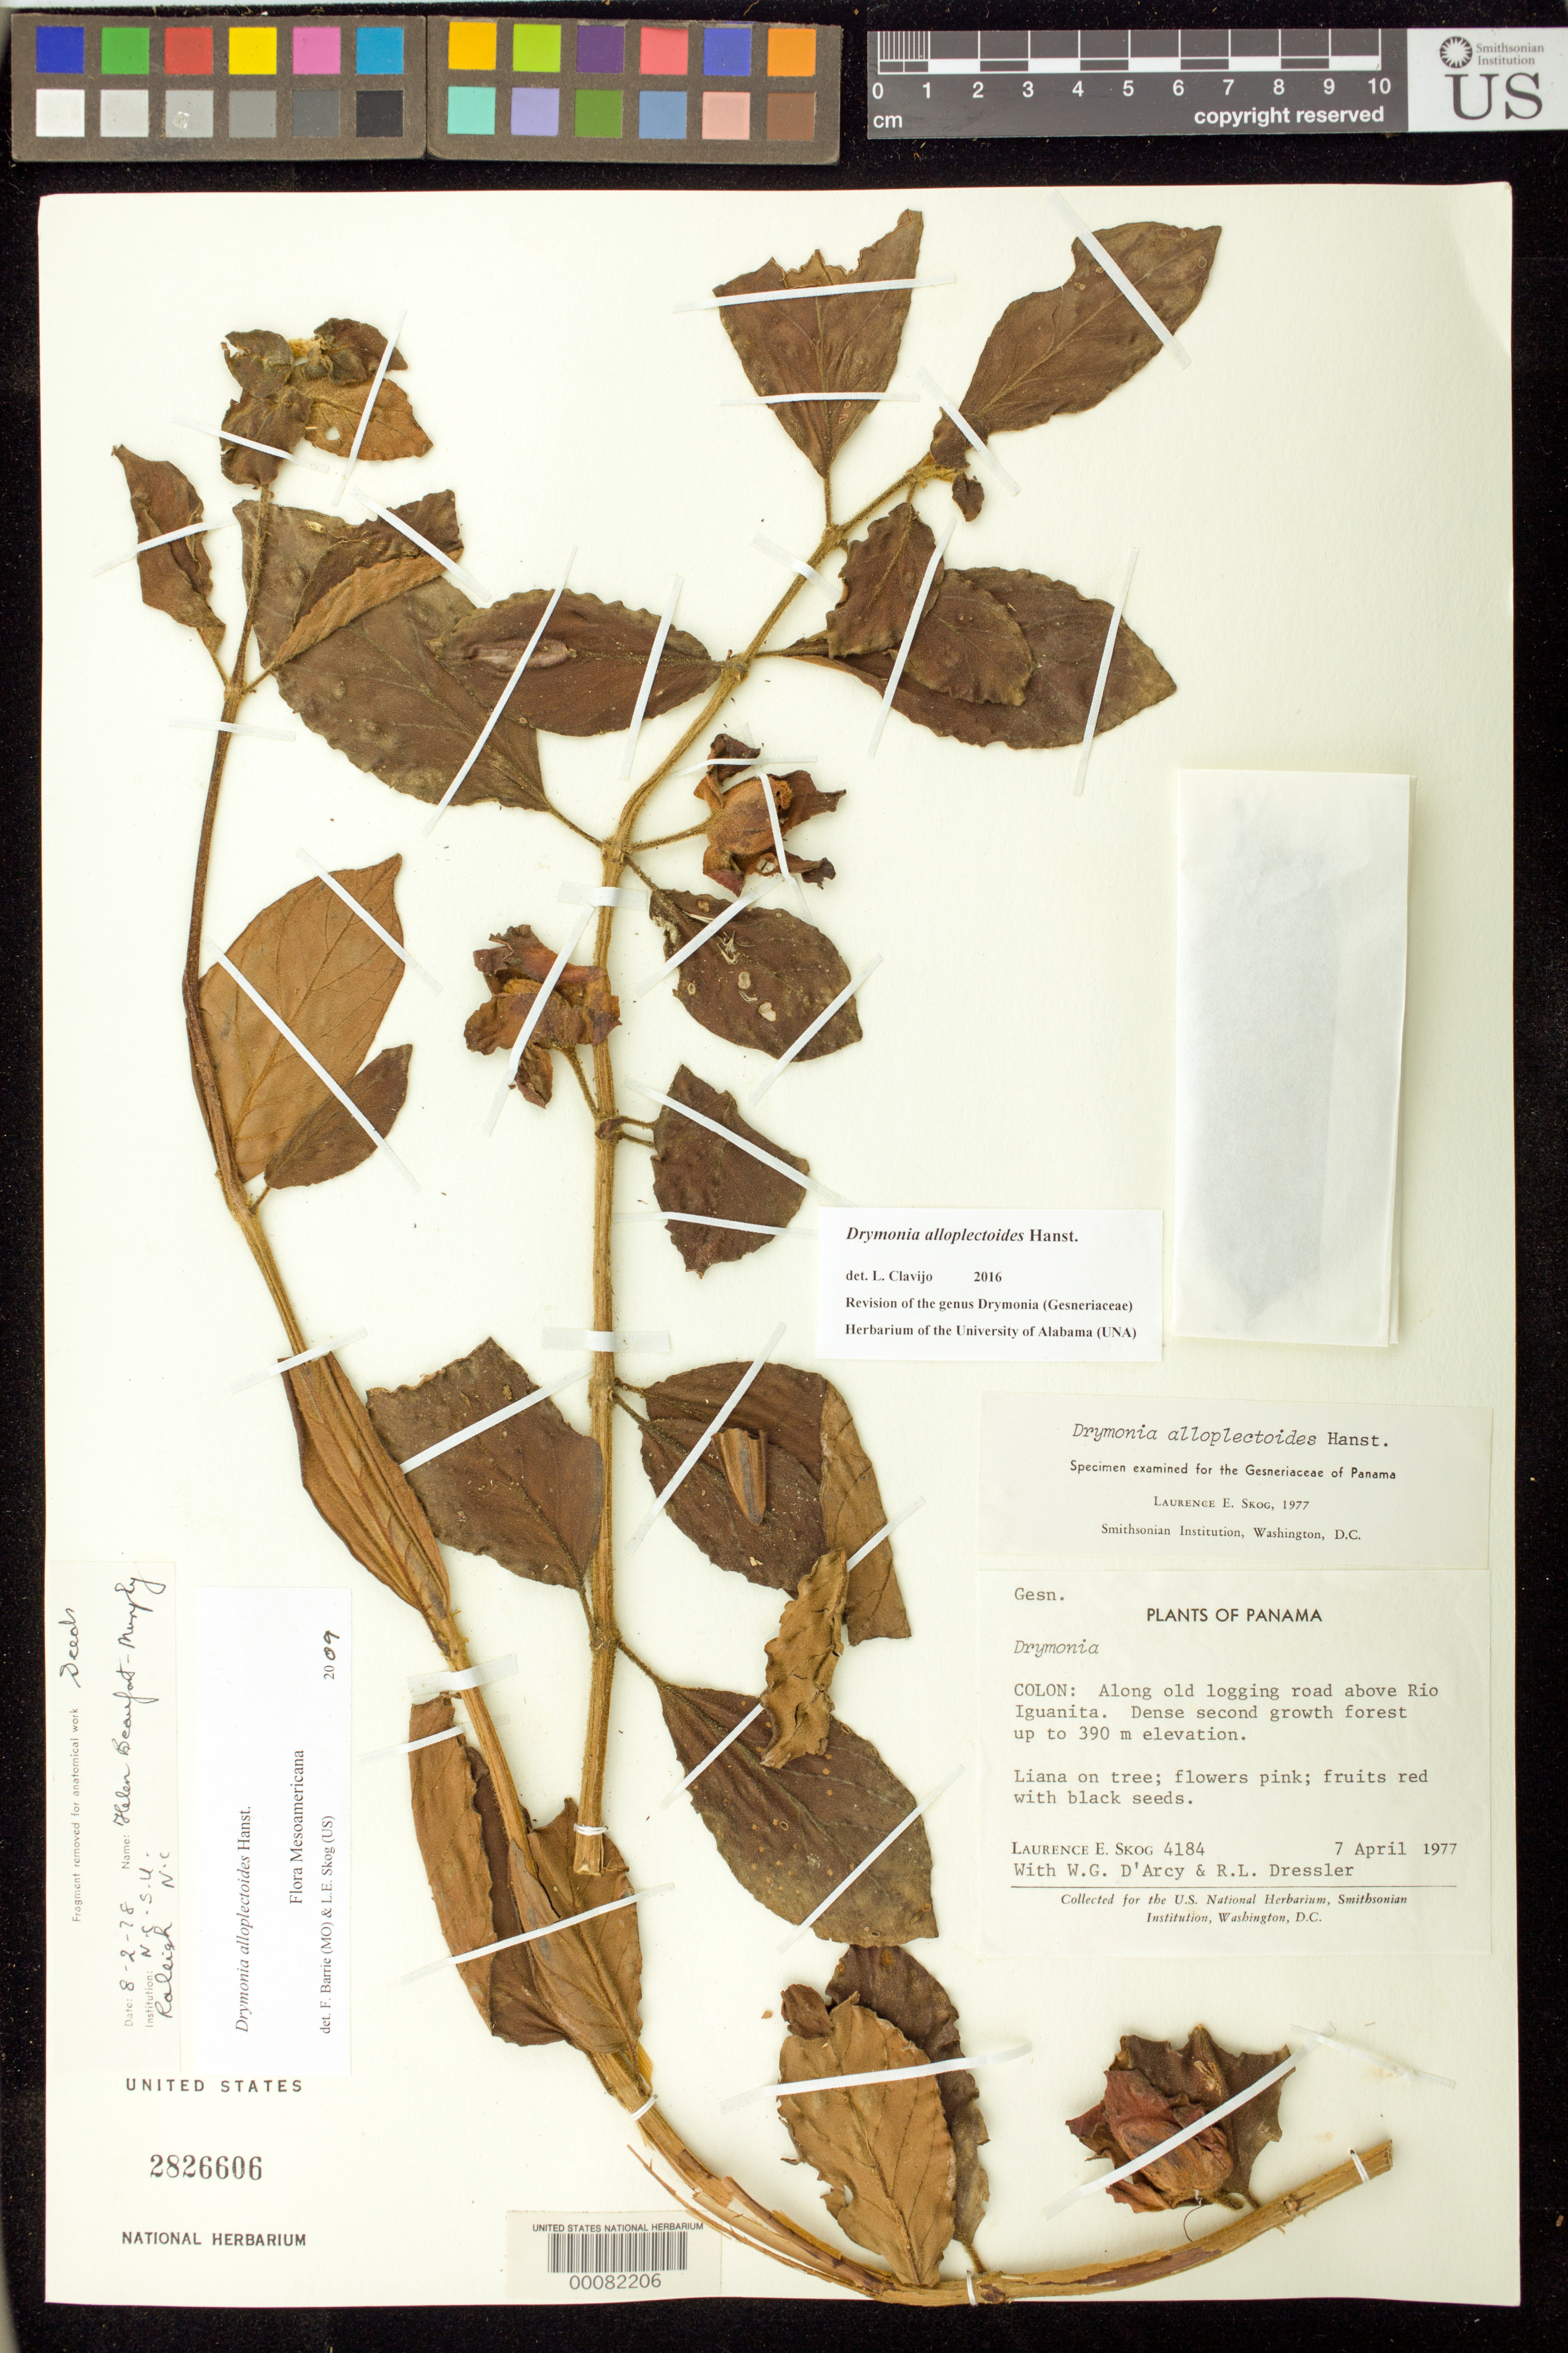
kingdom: Plantae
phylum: Tracheophyta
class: Magnoliopsida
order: Lamiales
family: Gesneriaceae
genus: Drymonia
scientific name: Drymonia alloplectoides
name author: Hanst.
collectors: L. E. Skog, W. G. D'Arcy & R. Dressler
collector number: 4184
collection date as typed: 07 Apr 1977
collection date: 1977-04-07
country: Panama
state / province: Colón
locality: Along old logging road above Rio Iguanita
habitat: Dense second growth forest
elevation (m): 390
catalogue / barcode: US 2826606